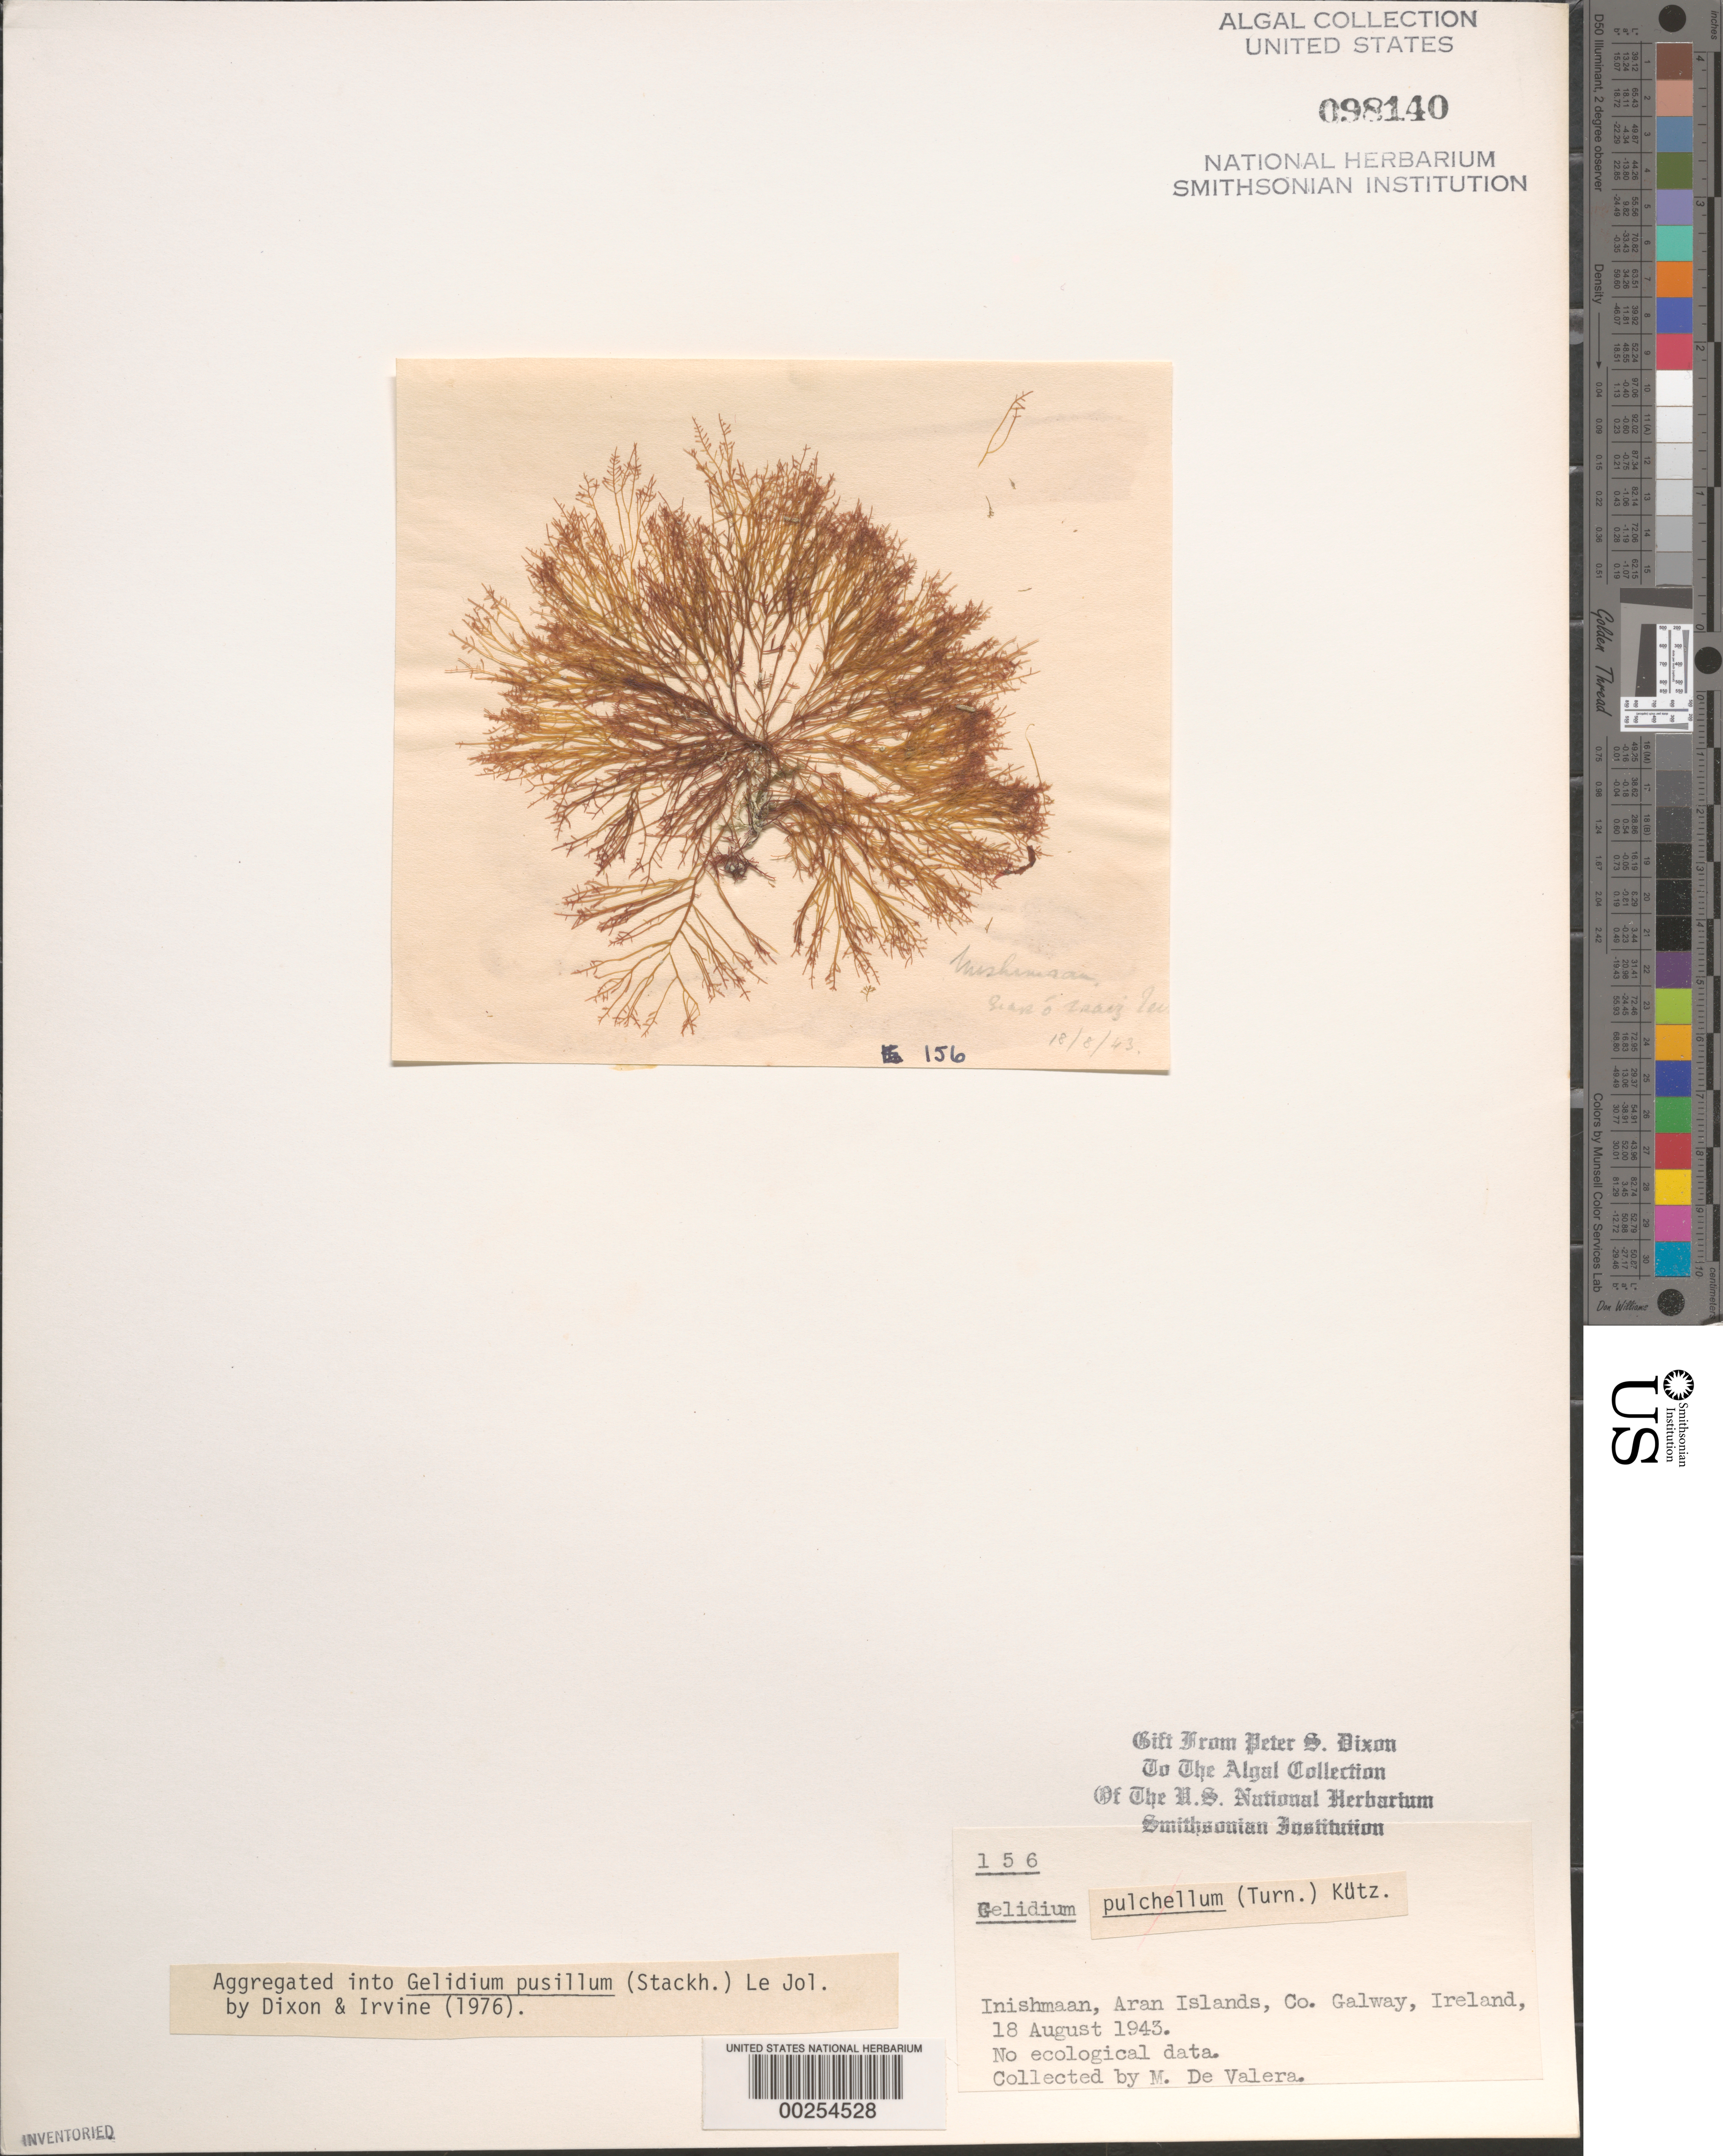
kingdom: Plantae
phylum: Rhodophyta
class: Florideophyceae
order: Gelidiales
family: Gelidiaceae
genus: Gelidium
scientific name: Gelidium pusillum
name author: (Stackh.) Le Jol.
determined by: Dixon, P. S.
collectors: M. De Valera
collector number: PSD 156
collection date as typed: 18 Aug 1943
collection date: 1943-08-18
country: Ireland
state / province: Connaught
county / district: Galway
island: Inishmaan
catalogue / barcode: US 98140